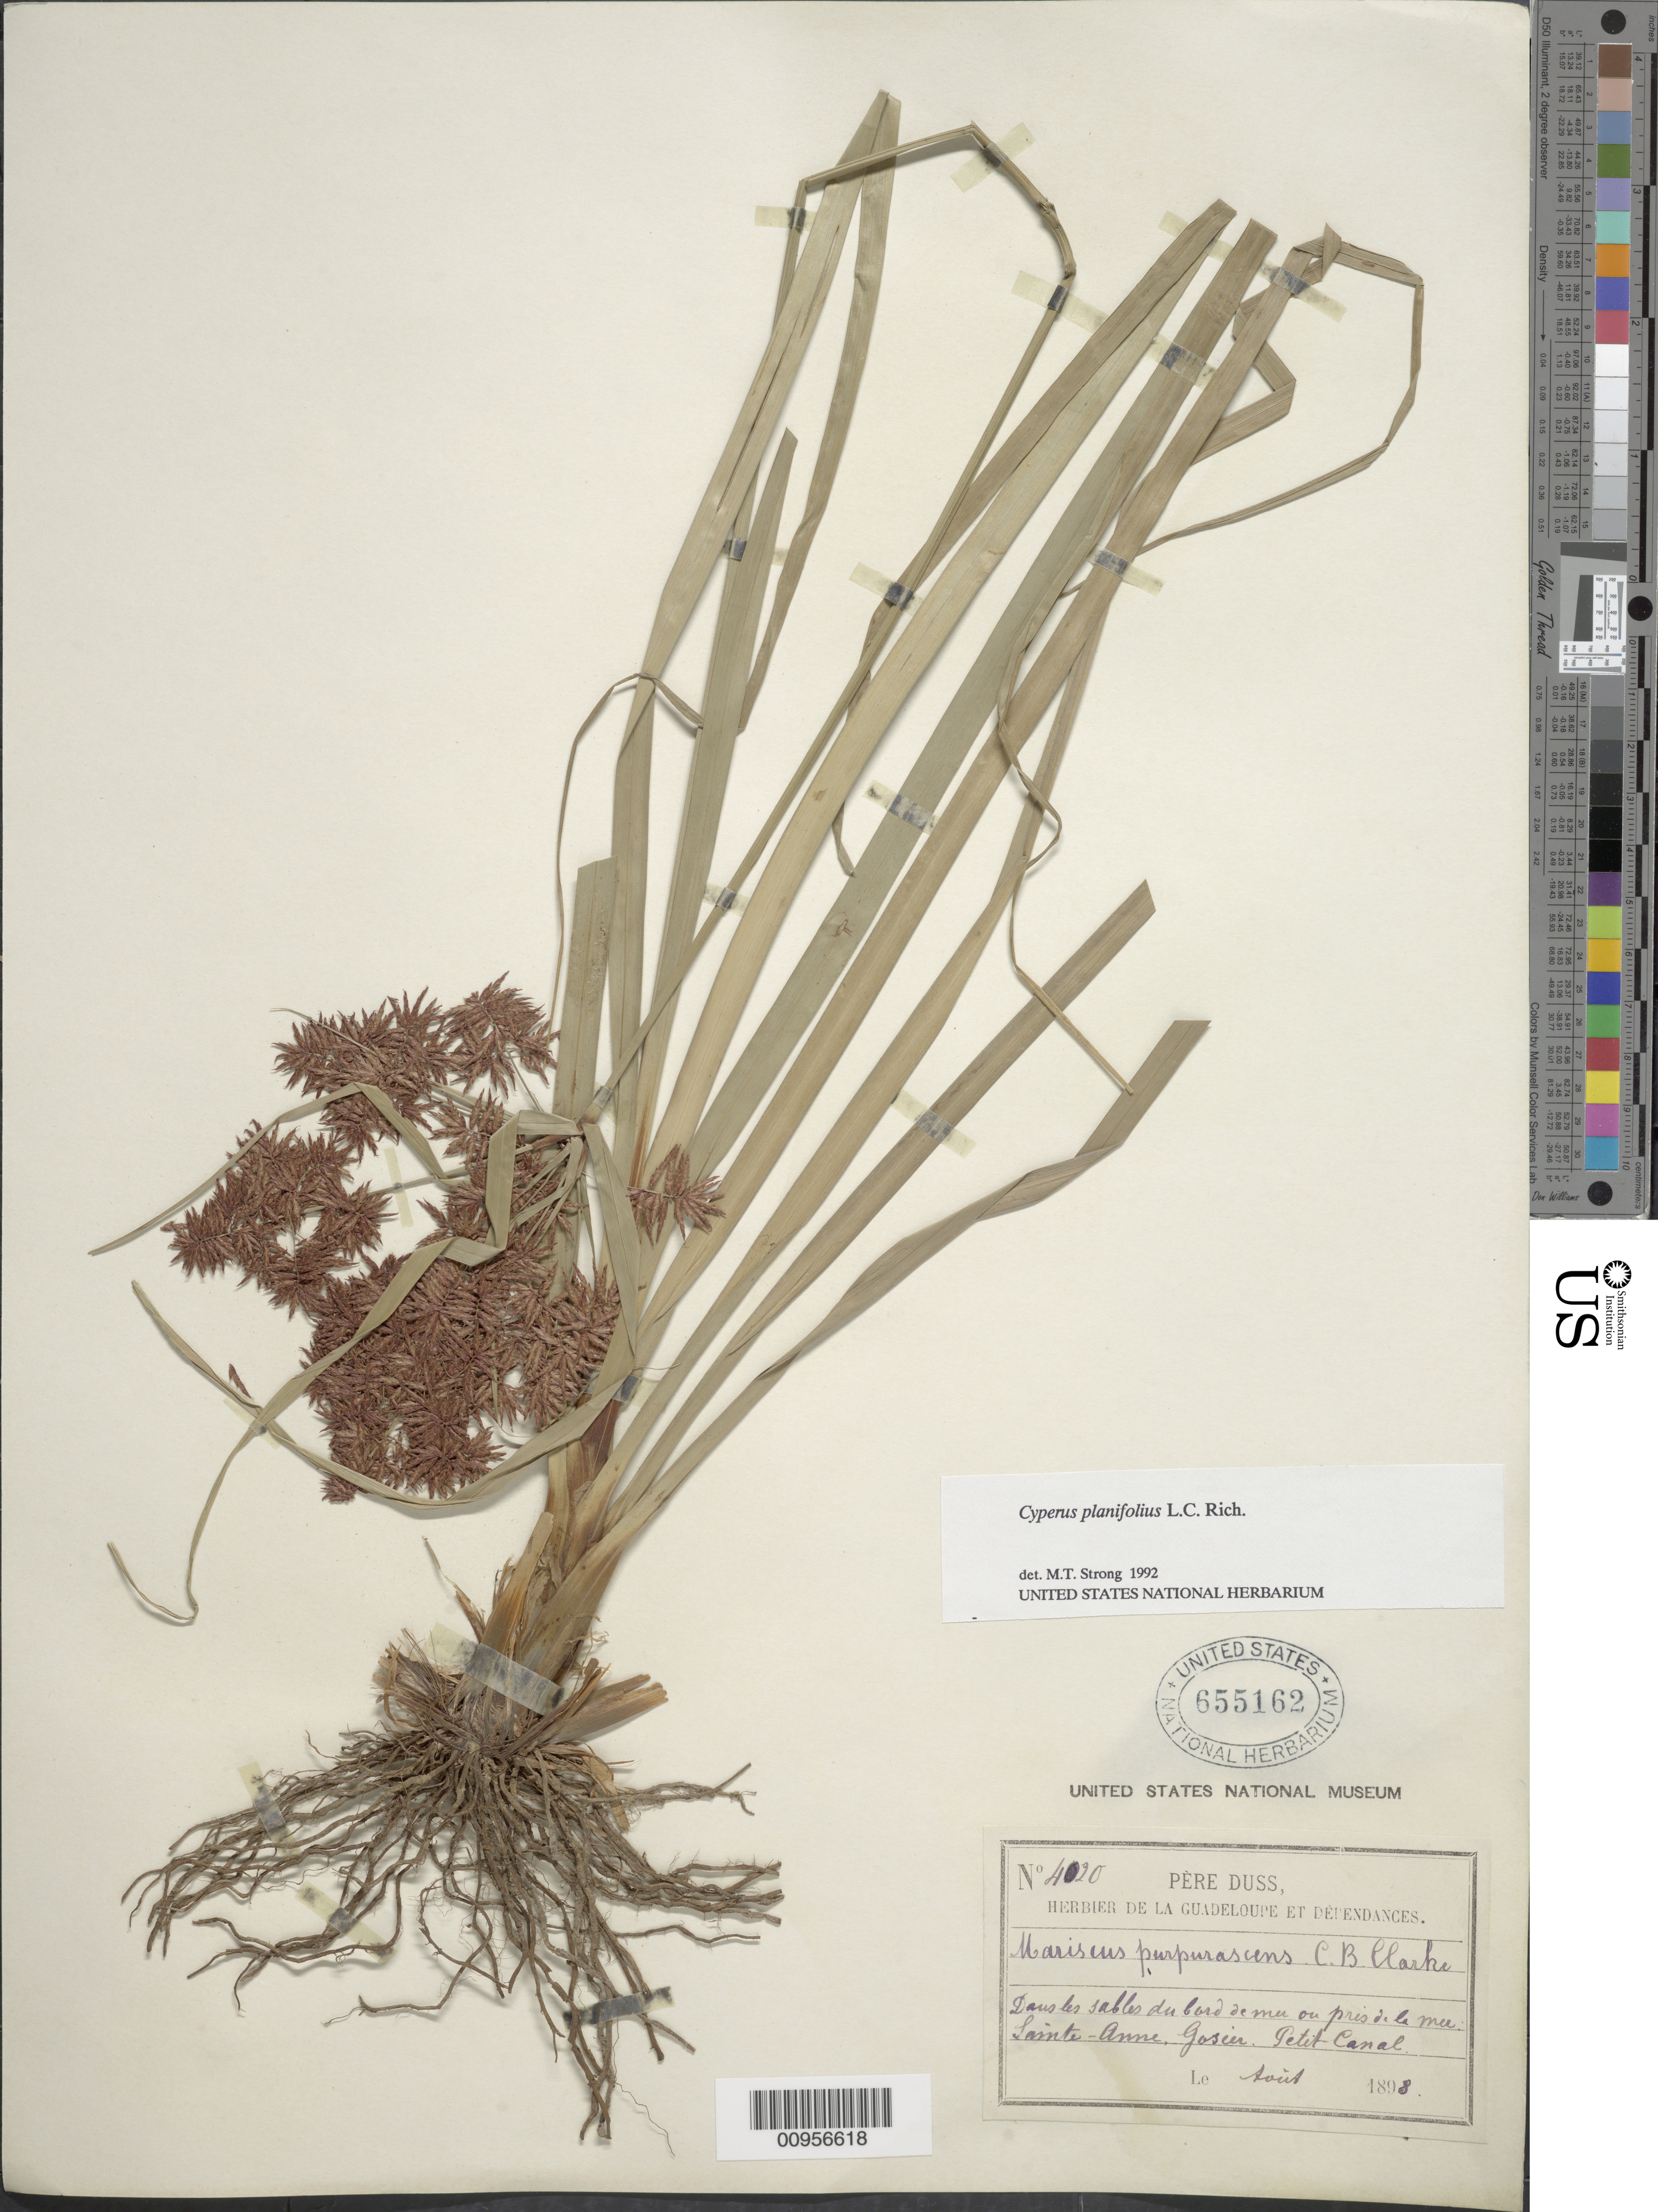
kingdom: Plantae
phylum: Tracheophyta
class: Liliopsida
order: Poales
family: Cyperaceae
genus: Cyperus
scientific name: Cyperus planifolius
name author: Rich.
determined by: Strong, M. T., (US), Smithsonian Institution - National Museum of Natural History (UNITED STATES)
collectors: Père Duss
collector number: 4020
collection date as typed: Aug 1898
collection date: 1898-08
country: Guadeloupe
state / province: St. Anne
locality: Gosier, Petit Canal, dans les sables du bord de mer ou prés de la mer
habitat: Dans les sables du bord de mer ou prés de la mer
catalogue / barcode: US 655162